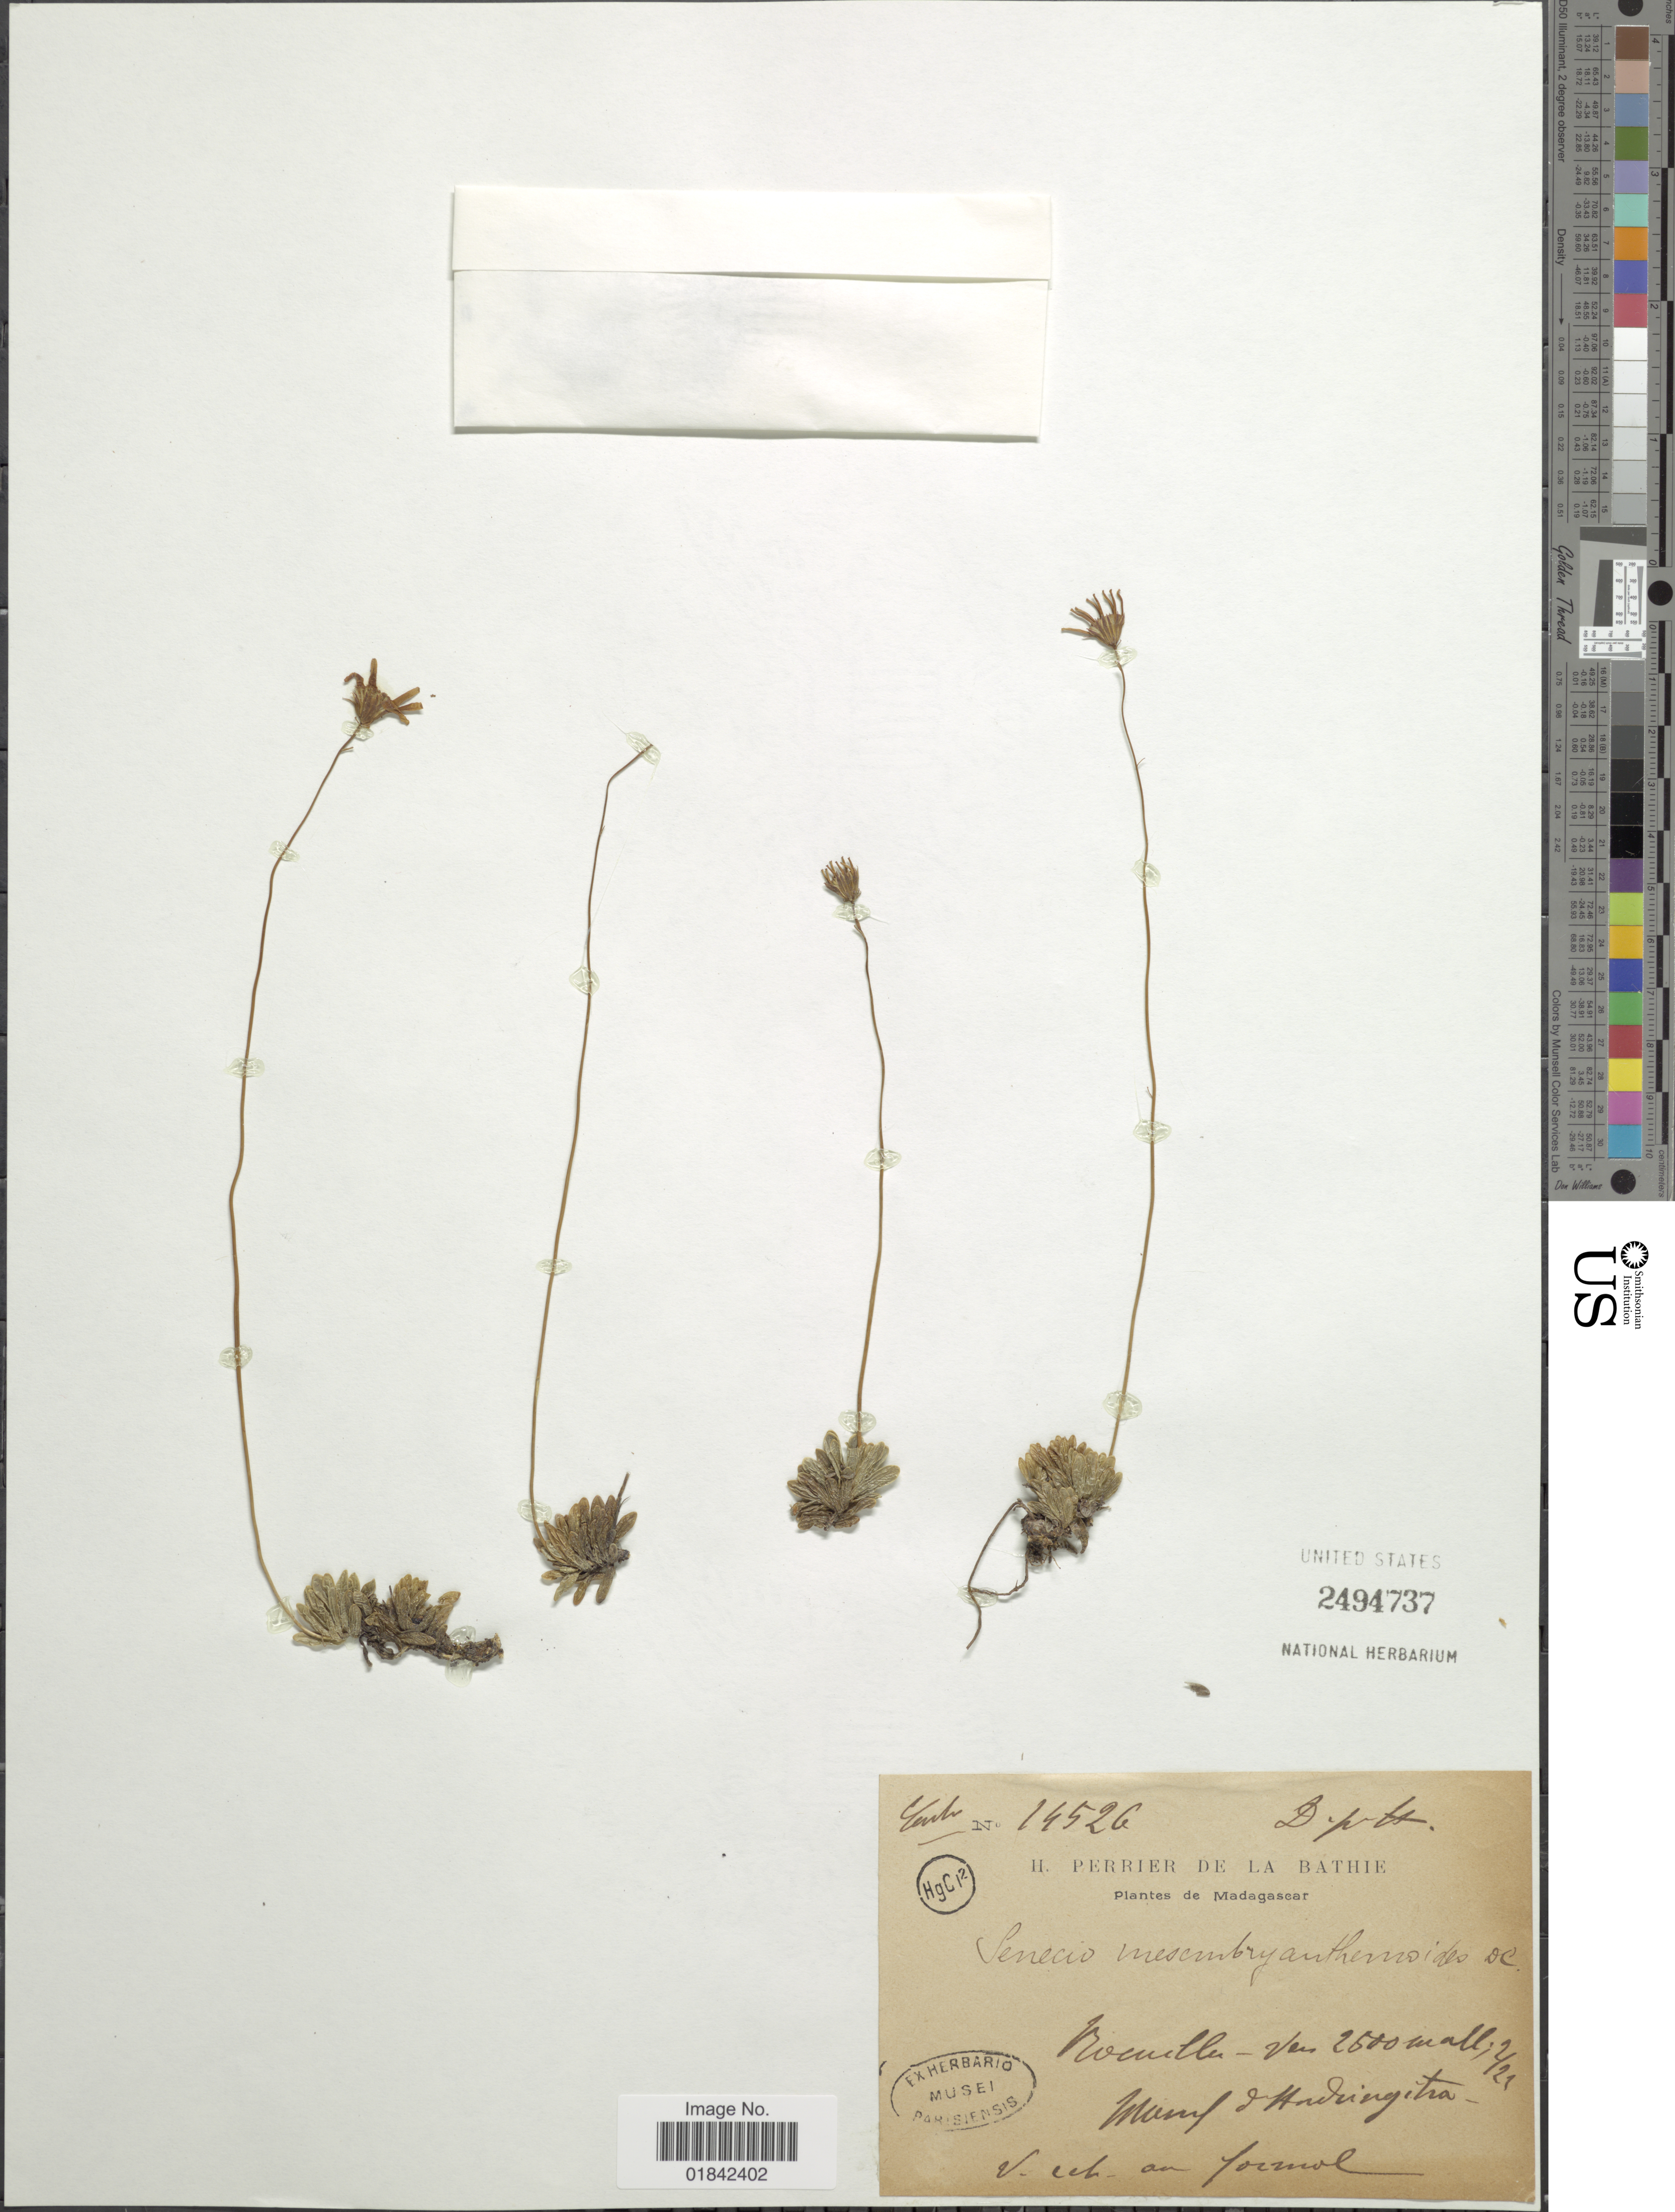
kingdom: Plantae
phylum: Tracheophyta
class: Magnoliopsida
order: Asterales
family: Asteraceae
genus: Senecio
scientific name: Senecio mesembryanthemoides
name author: Bojer ex DC.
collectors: H. Perrier de la Bâthie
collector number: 1452C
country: Madagascar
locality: Massif d'Andringitra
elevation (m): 2500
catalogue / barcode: US 2494737